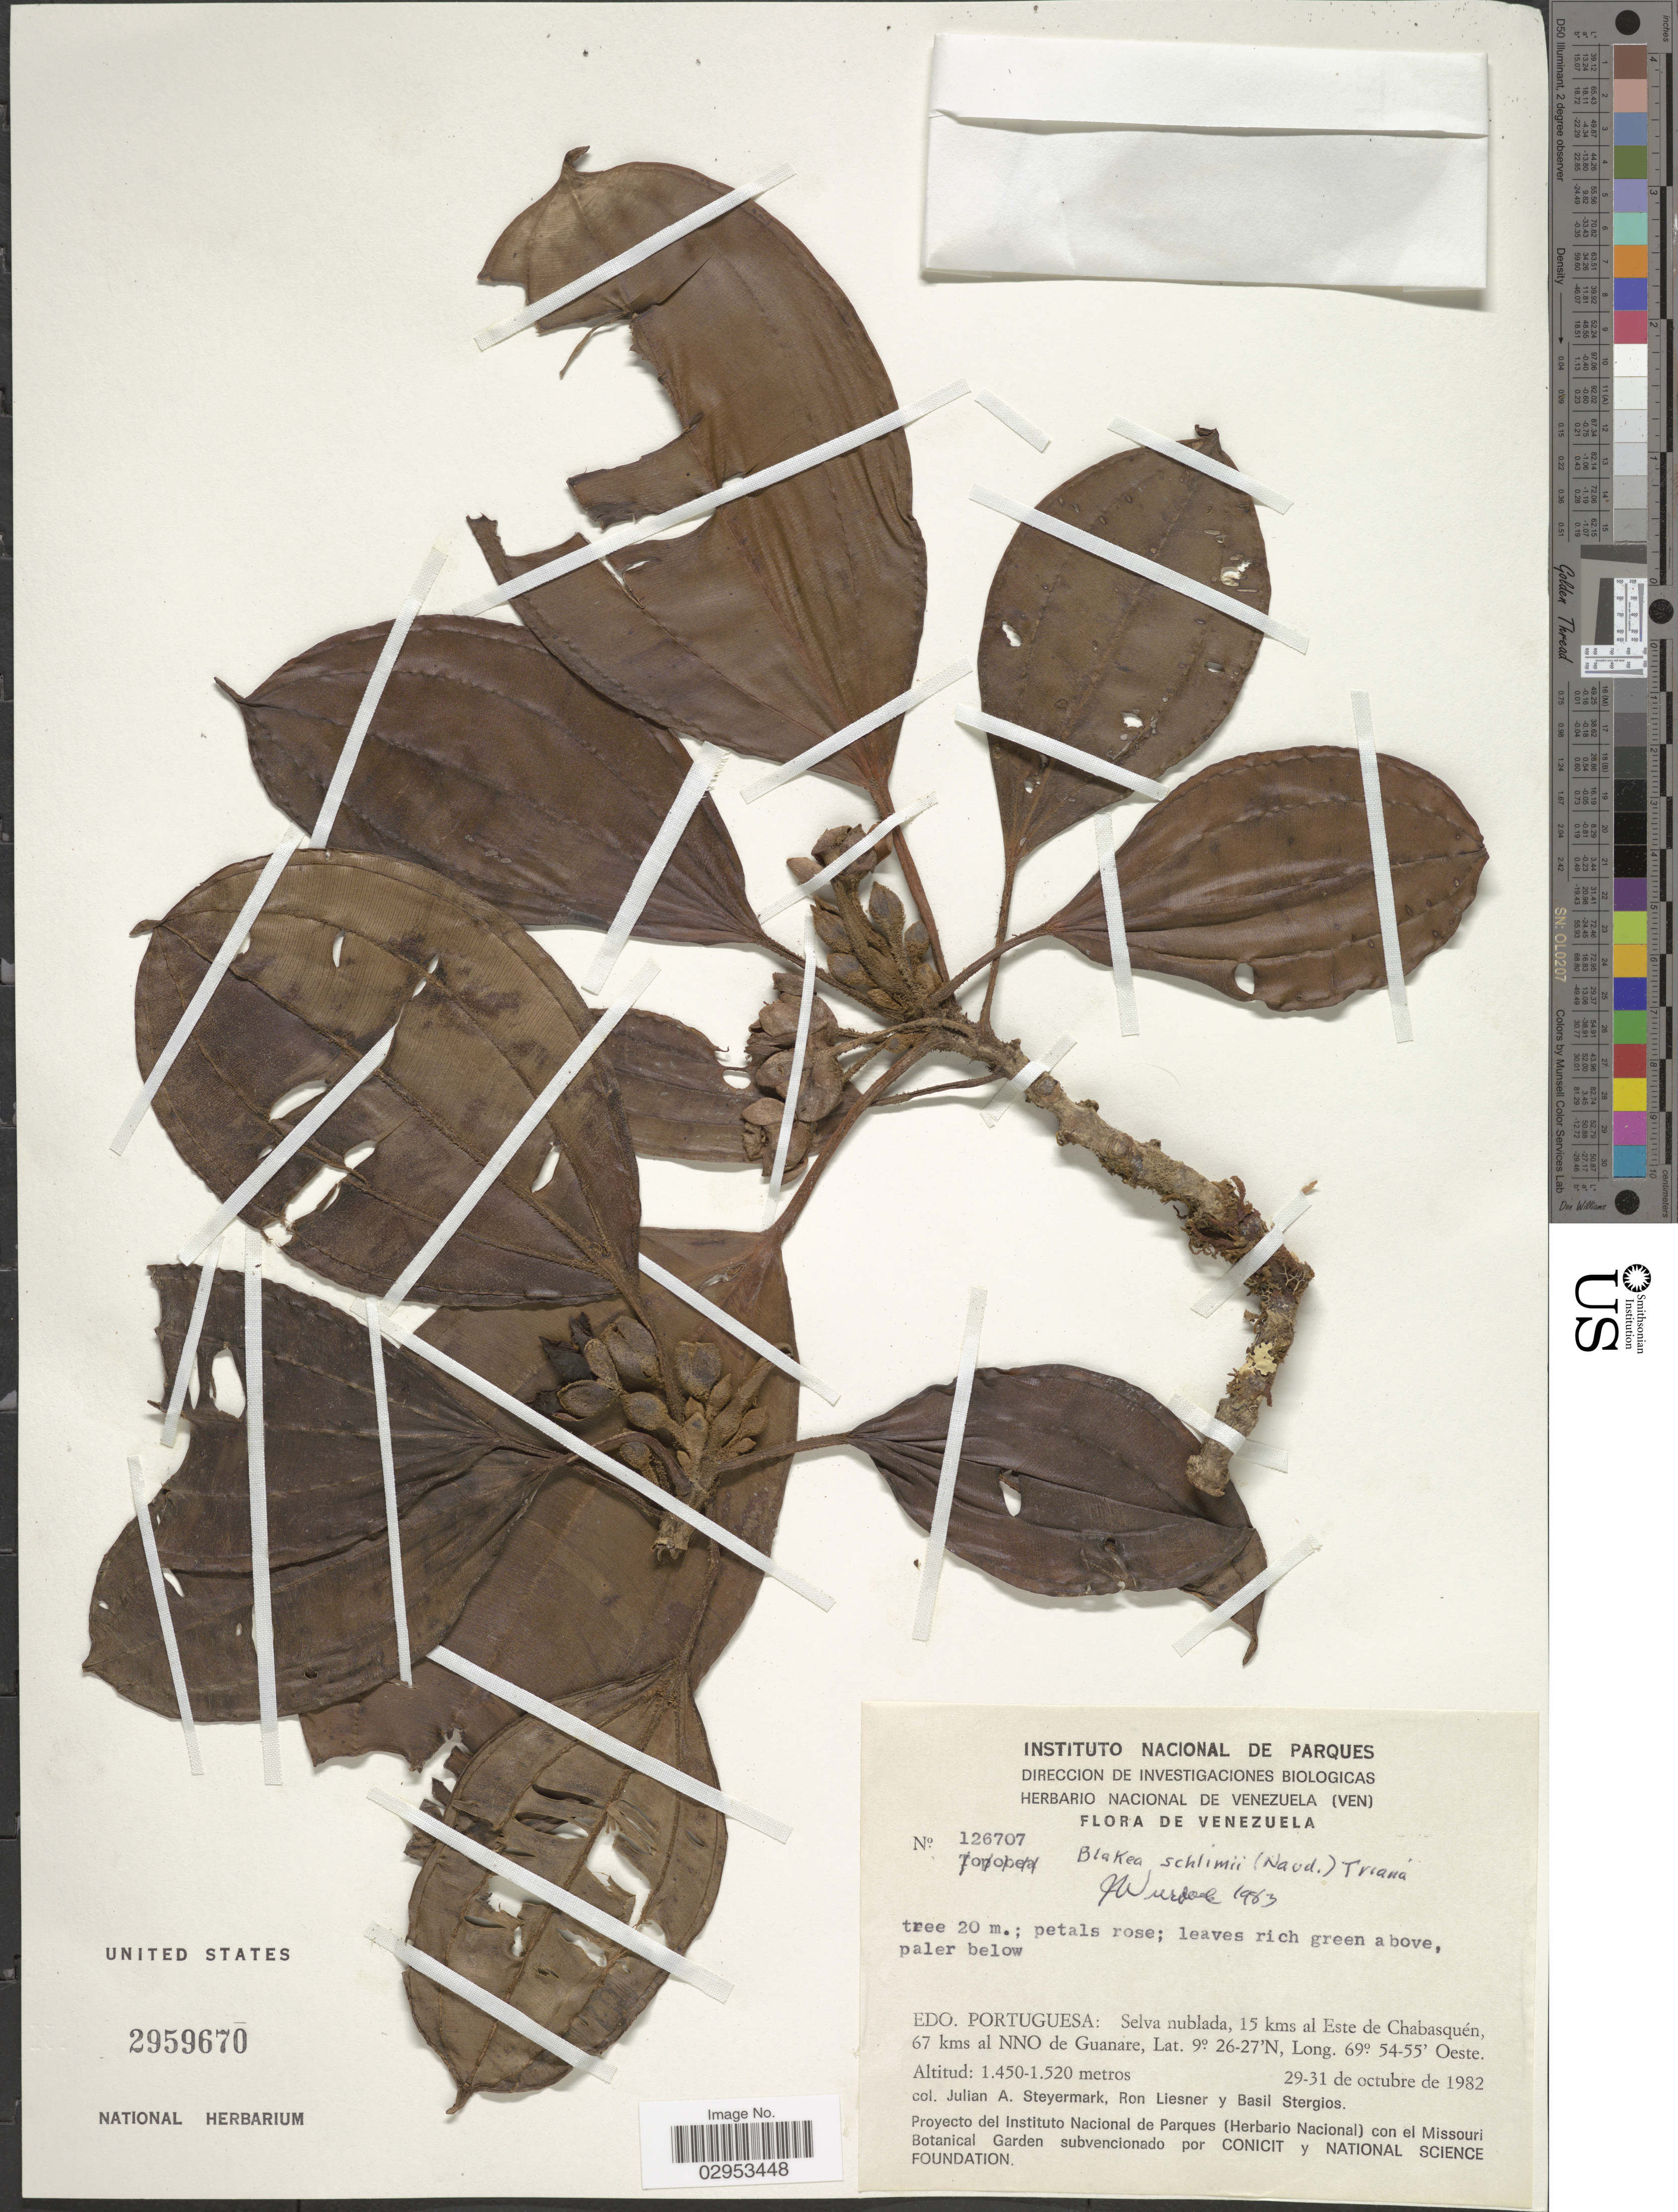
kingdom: Plantae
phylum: Tracheophyta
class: Magnoliopsida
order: Myrtales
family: Melastomataceae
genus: Blakea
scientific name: Blakea schlimii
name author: (Naudin) Triana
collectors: J. Steyermark, R. L. Liesner & B. G. Stergios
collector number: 126707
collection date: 1982-10-29/1982-10-31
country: Venezuela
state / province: Portuguesa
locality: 15 kms al E de Chabasquén, 67 kms al NNO de Guanare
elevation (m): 1450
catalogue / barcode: US 2959670